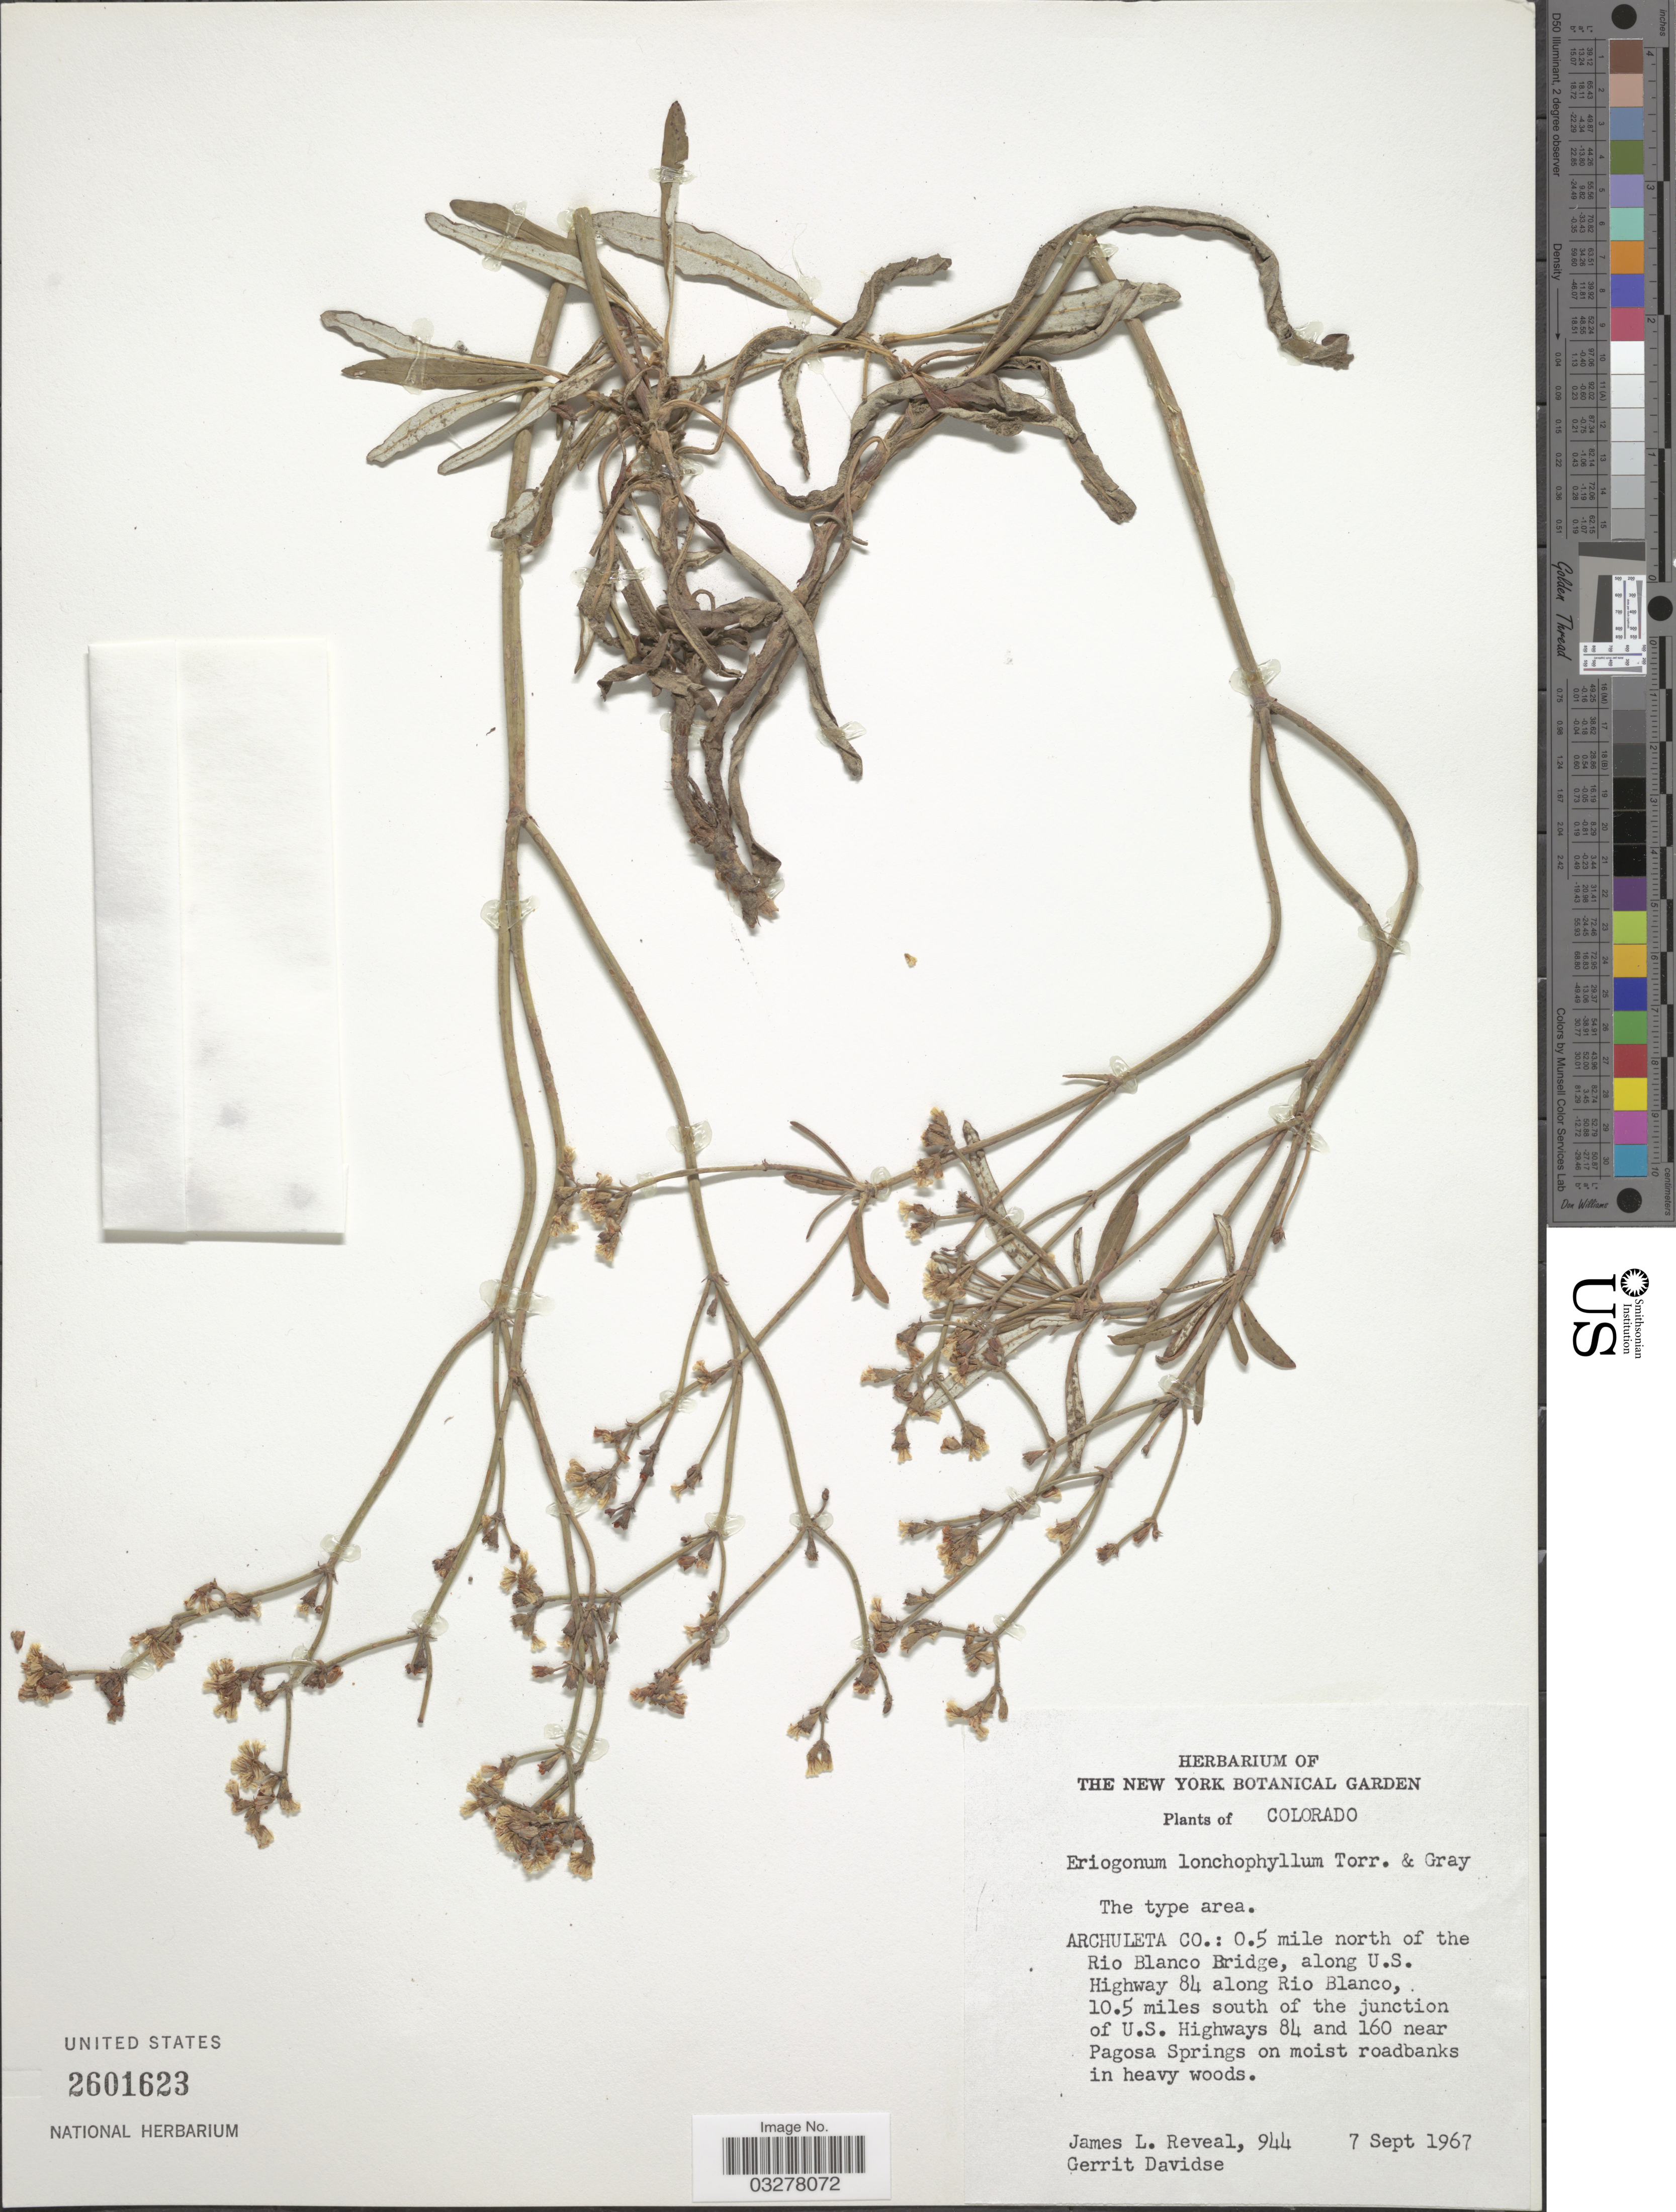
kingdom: Plantae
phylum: Tracheophyta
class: Magnoliopsida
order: Caryophyllales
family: Polygonaceae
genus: Eriogonum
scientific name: Eriogonum lonchophyllum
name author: Torr. & A. Gray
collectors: J. L. Reveal & G. Davidse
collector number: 944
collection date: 1967-09-07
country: United States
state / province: Colorado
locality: Archuleta Co.: 0.5 mile north of the Rio Blanco Bridge, along U.S. Highway 84 along Rio Blanco, 10.5 miles south of the junction of U.S. Highways 84 and 160 near Pagosa Springs.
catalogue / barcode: US 2601623